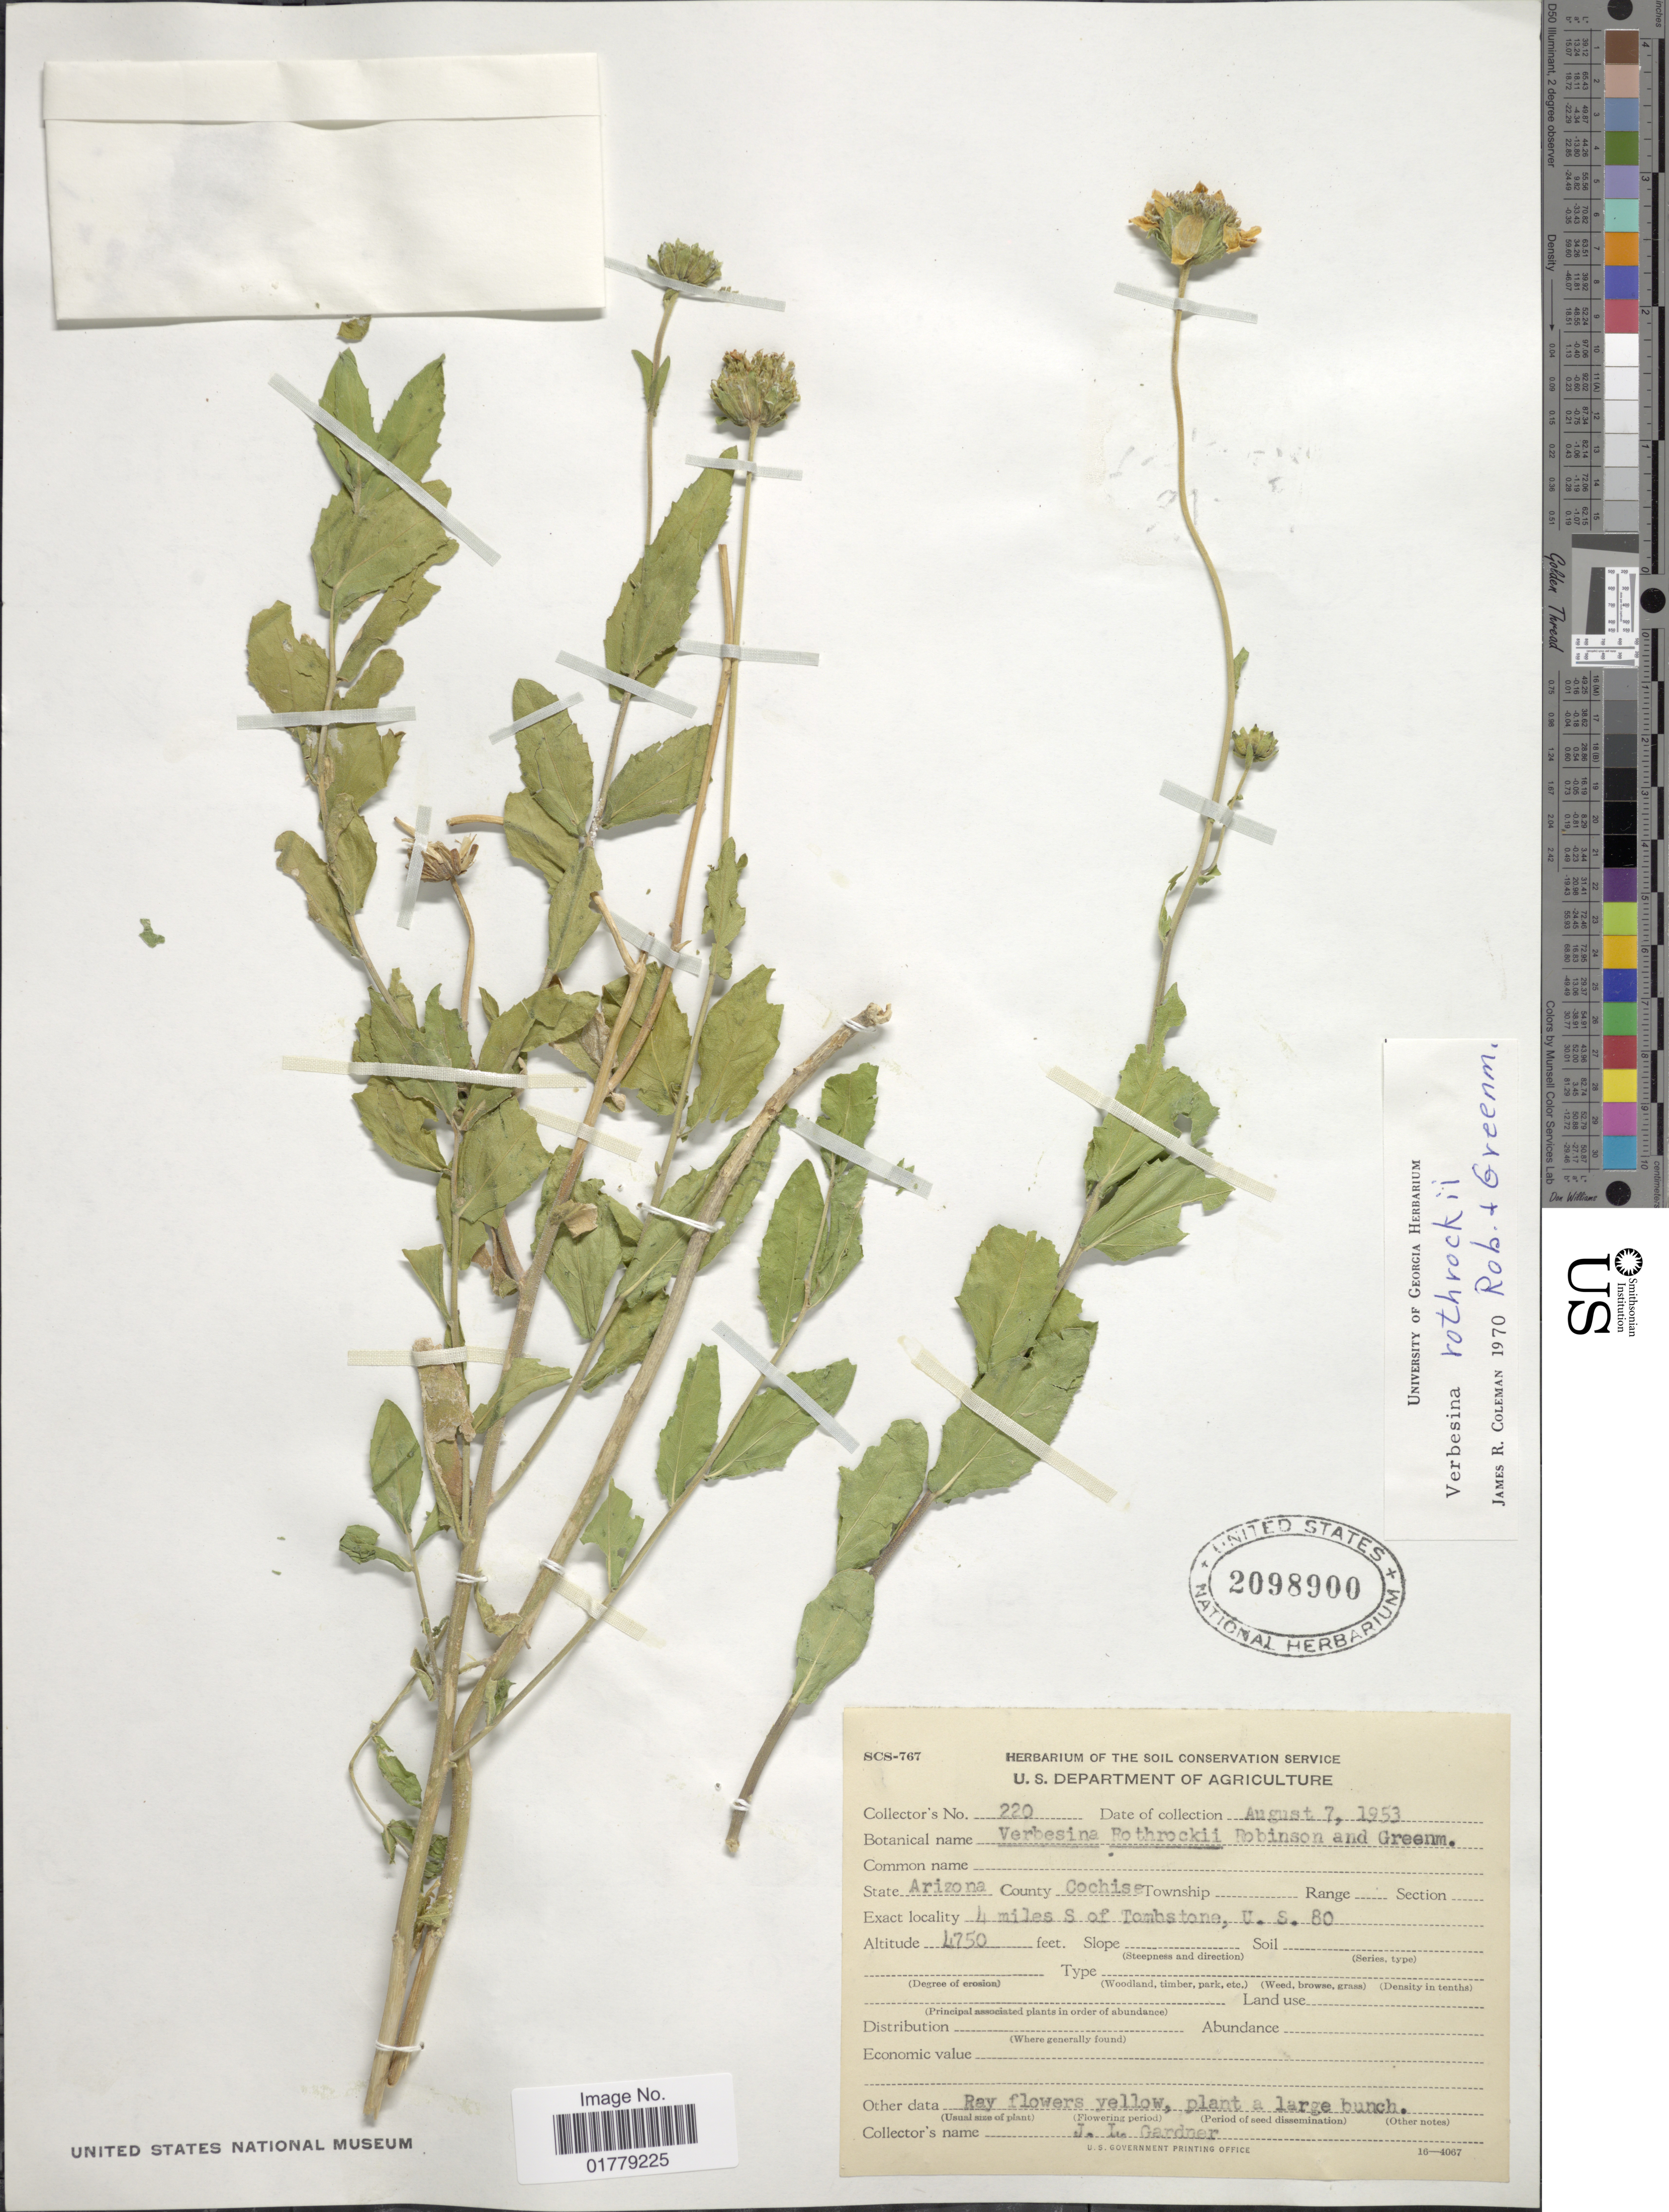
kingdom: Plantae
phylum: Tracheophyta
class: Magnoliopsida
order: Asterales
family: Asteraceae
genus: Verbesina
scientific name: Verbesina rothrockii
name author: B.L. Rob. & Greenm.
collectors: J. L. Gardner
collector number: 220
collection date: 1953-08-07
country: United States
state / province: Arizona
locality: State Arizona. County Cochise. 4 miles S of Tombstone, U.S. 80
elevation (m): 1448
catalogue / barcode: US 2098900